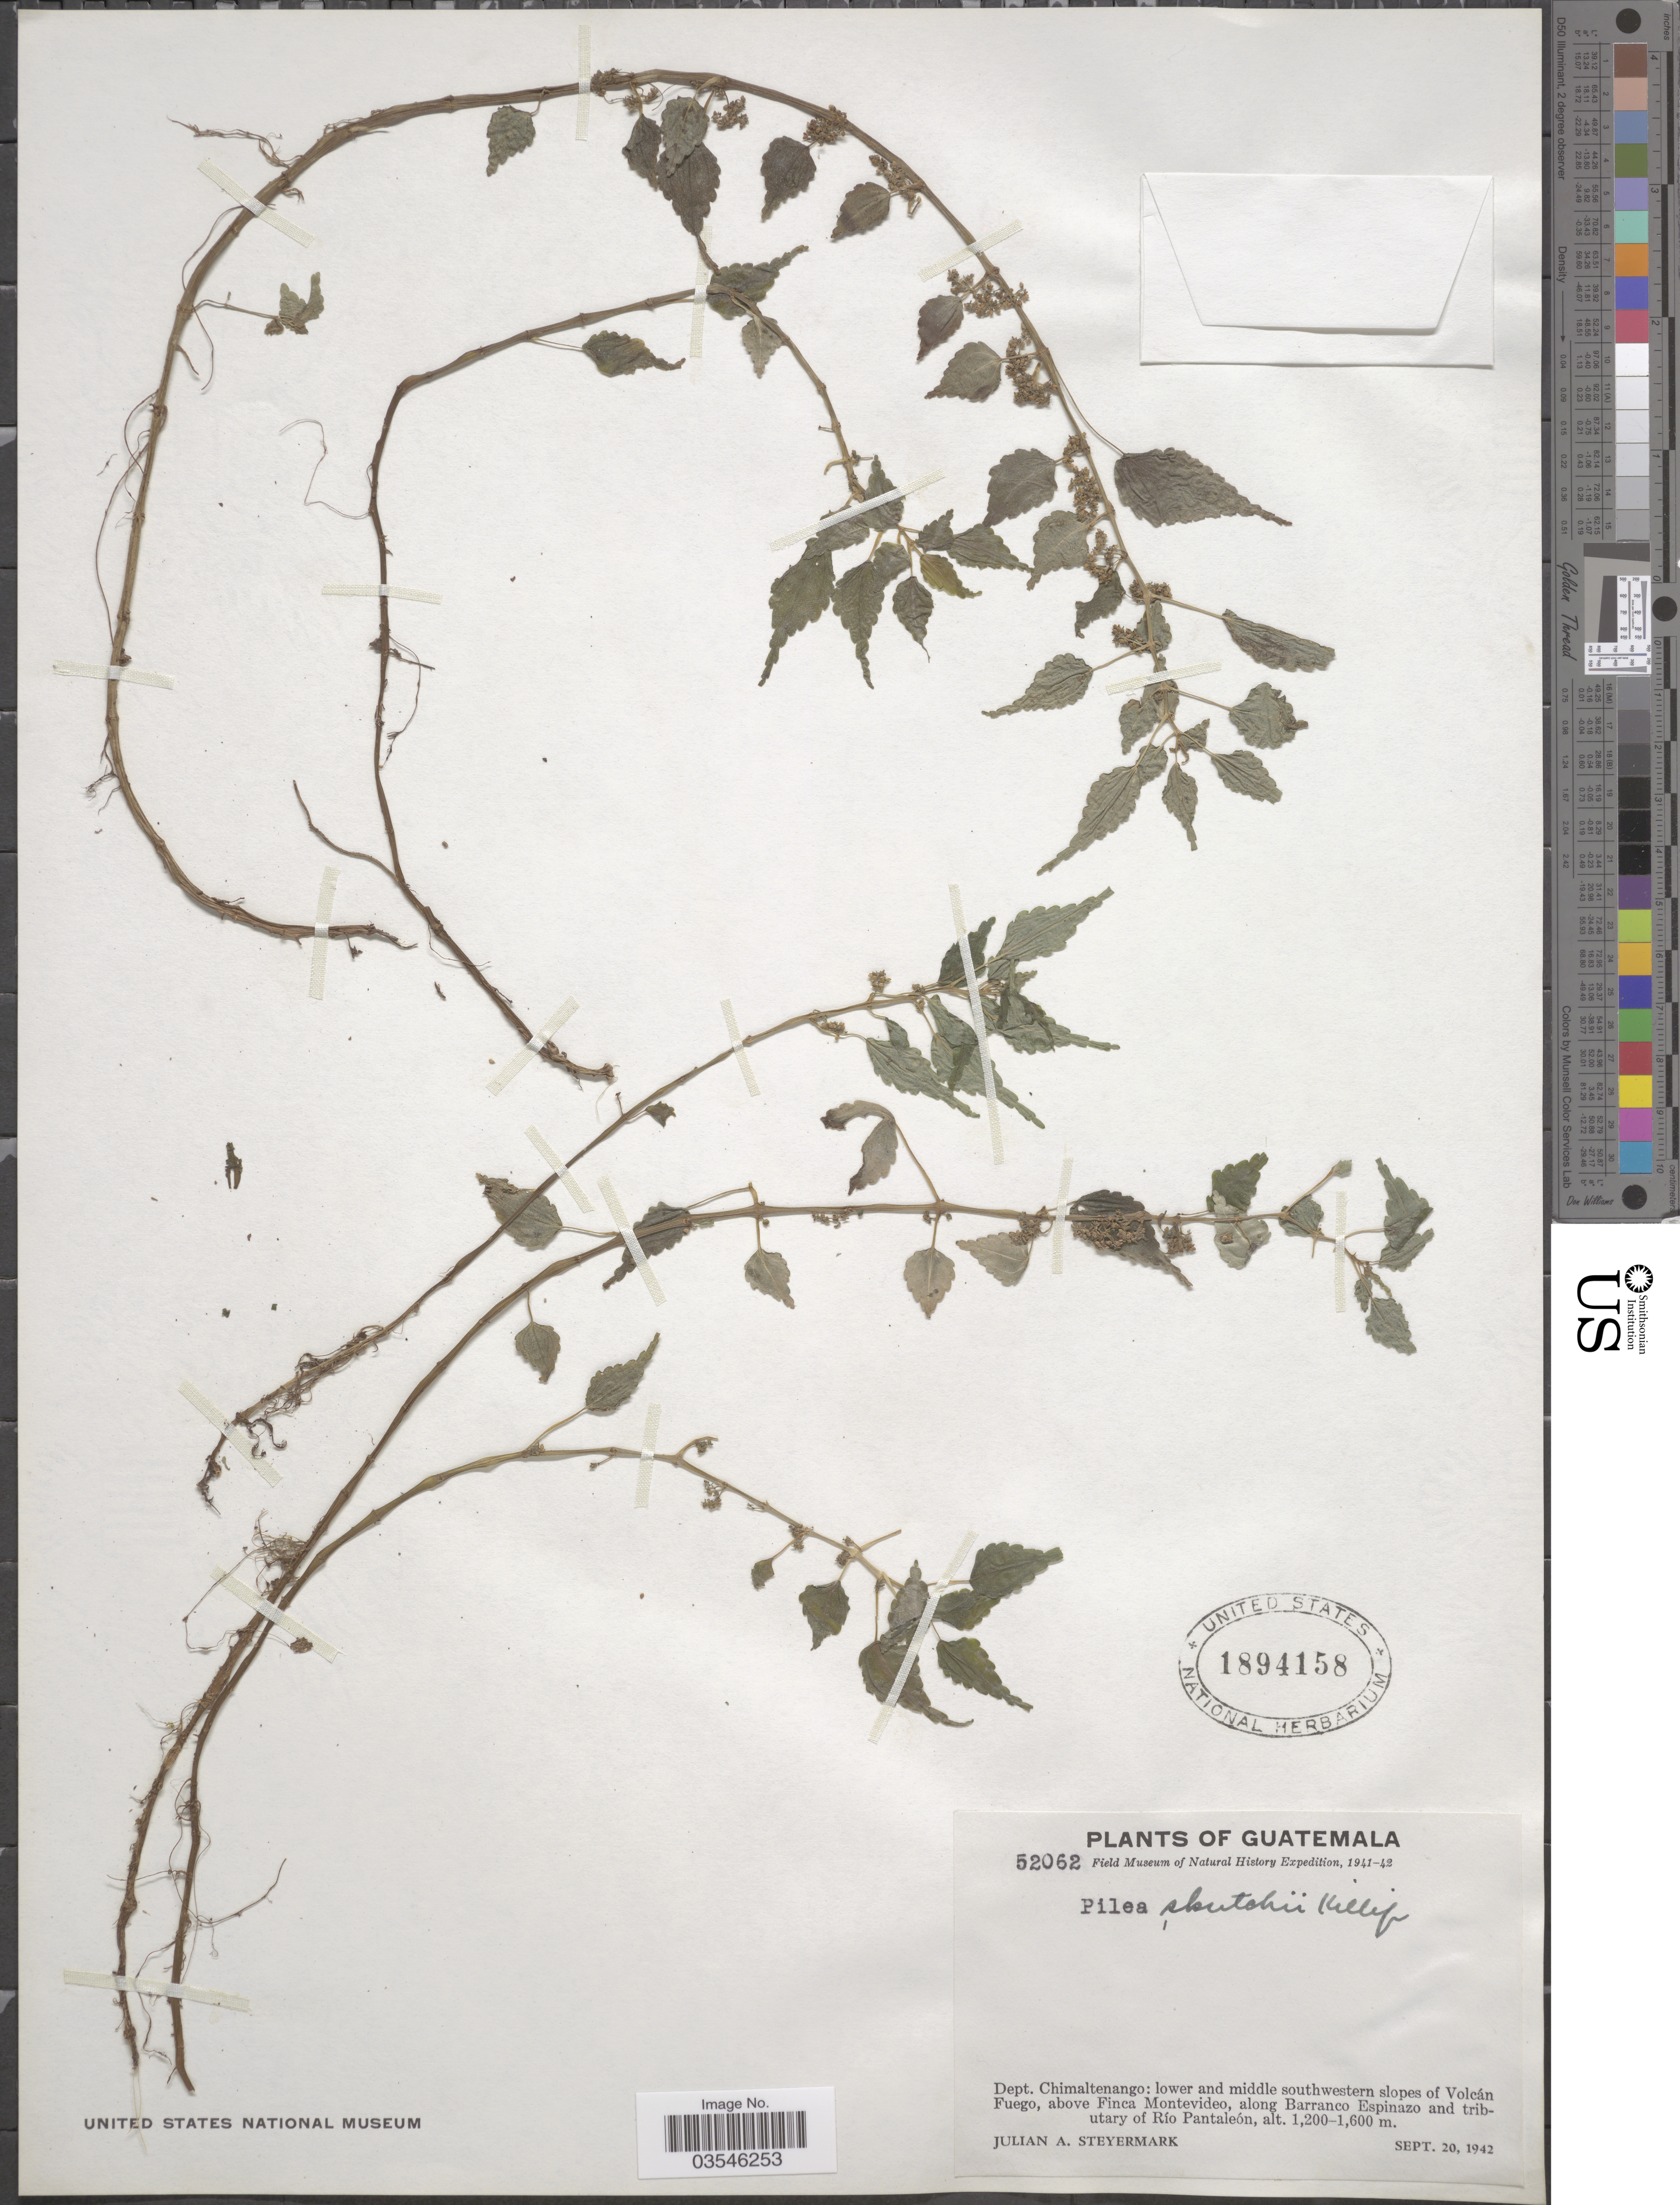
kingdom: Plantae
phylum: Tracheophyta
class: Magnoliopsida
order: Rosales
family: Urticaceae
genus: Pilea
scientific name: Pilea skutchii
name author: Killip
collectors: J. Steyermark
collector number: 52062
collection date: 1942-09-20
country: Guatemala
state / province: Chimaltenango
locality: Dept. Chimaltenango: lower and middle southwestern slopes of Volcán Fuego, above Finca Montevideo, along Barranco Espinazo and tributary of Río Pantaleón.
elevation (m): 1200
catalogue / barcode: US 1894158